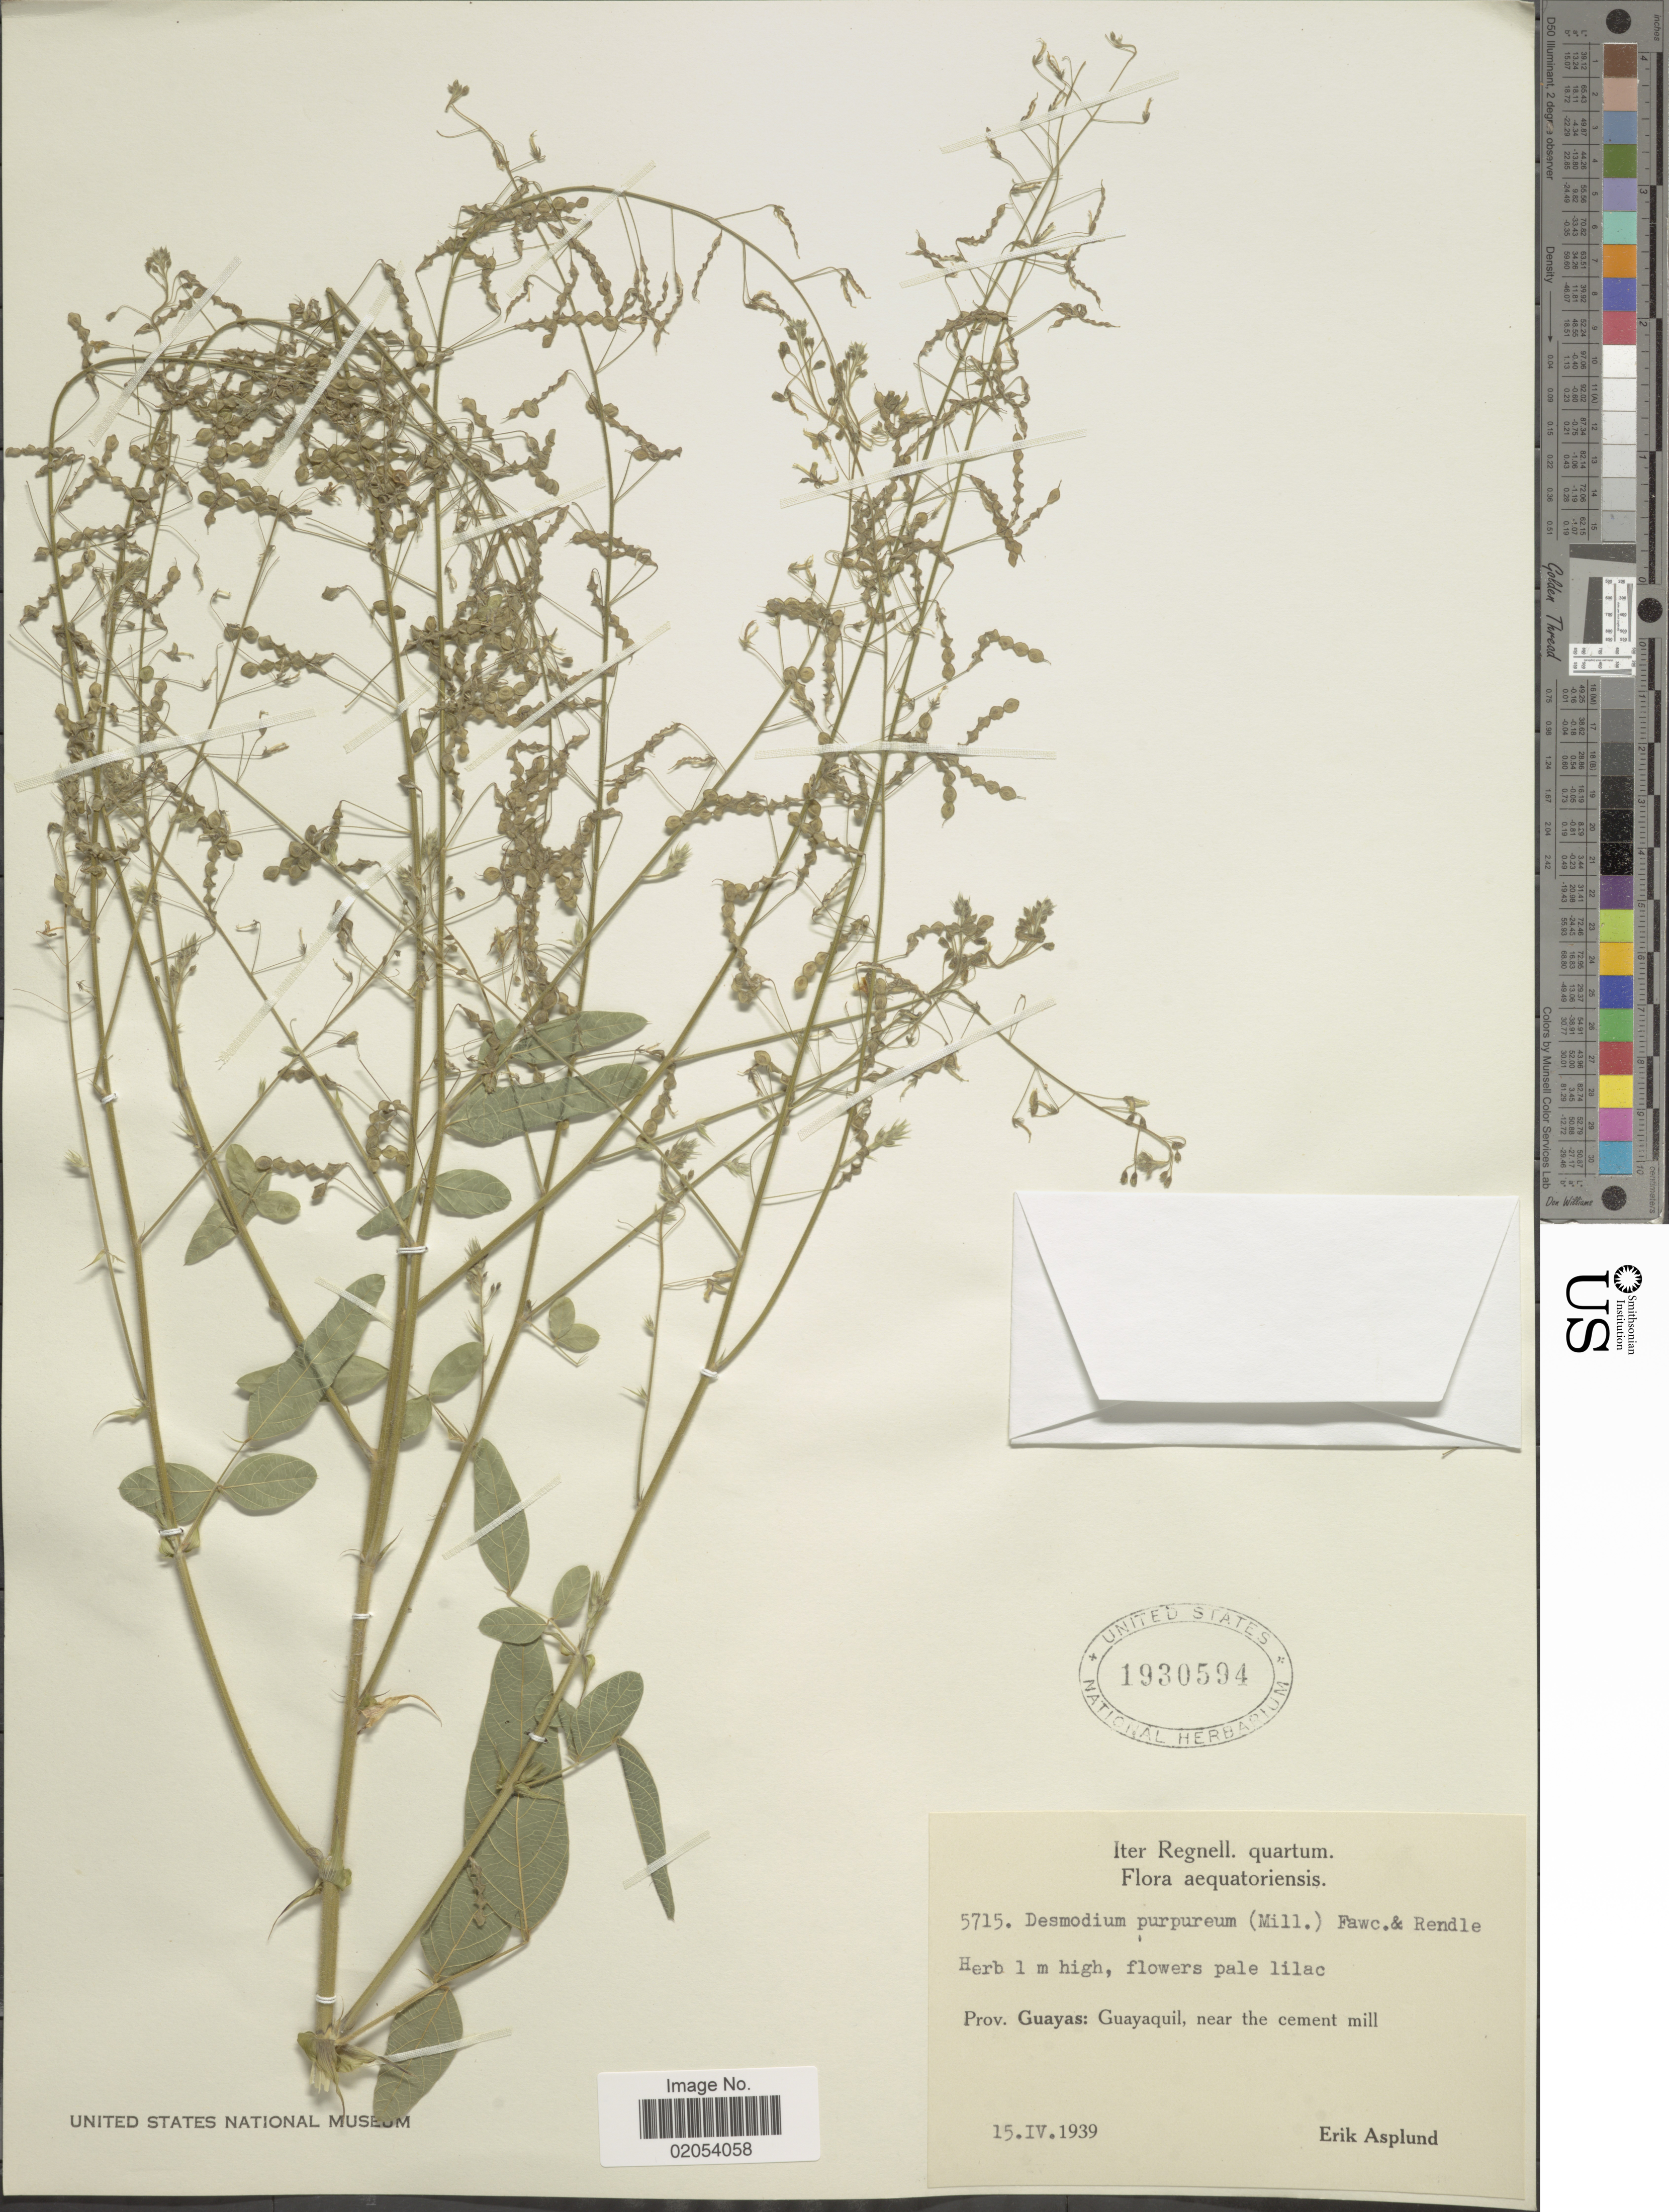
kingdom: Plantae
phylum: Tracheophyta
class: Magnoliopsida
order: Fabales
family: Fabaceae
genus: Desmodium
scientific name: Desmodium tortuosum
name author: (Sw.) DC.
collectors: E. Asplund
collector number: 5715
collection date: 1939-04-15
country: Ecuador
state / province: Guayas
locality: Guayaquil, near the cement hill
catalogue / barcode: US 1930594